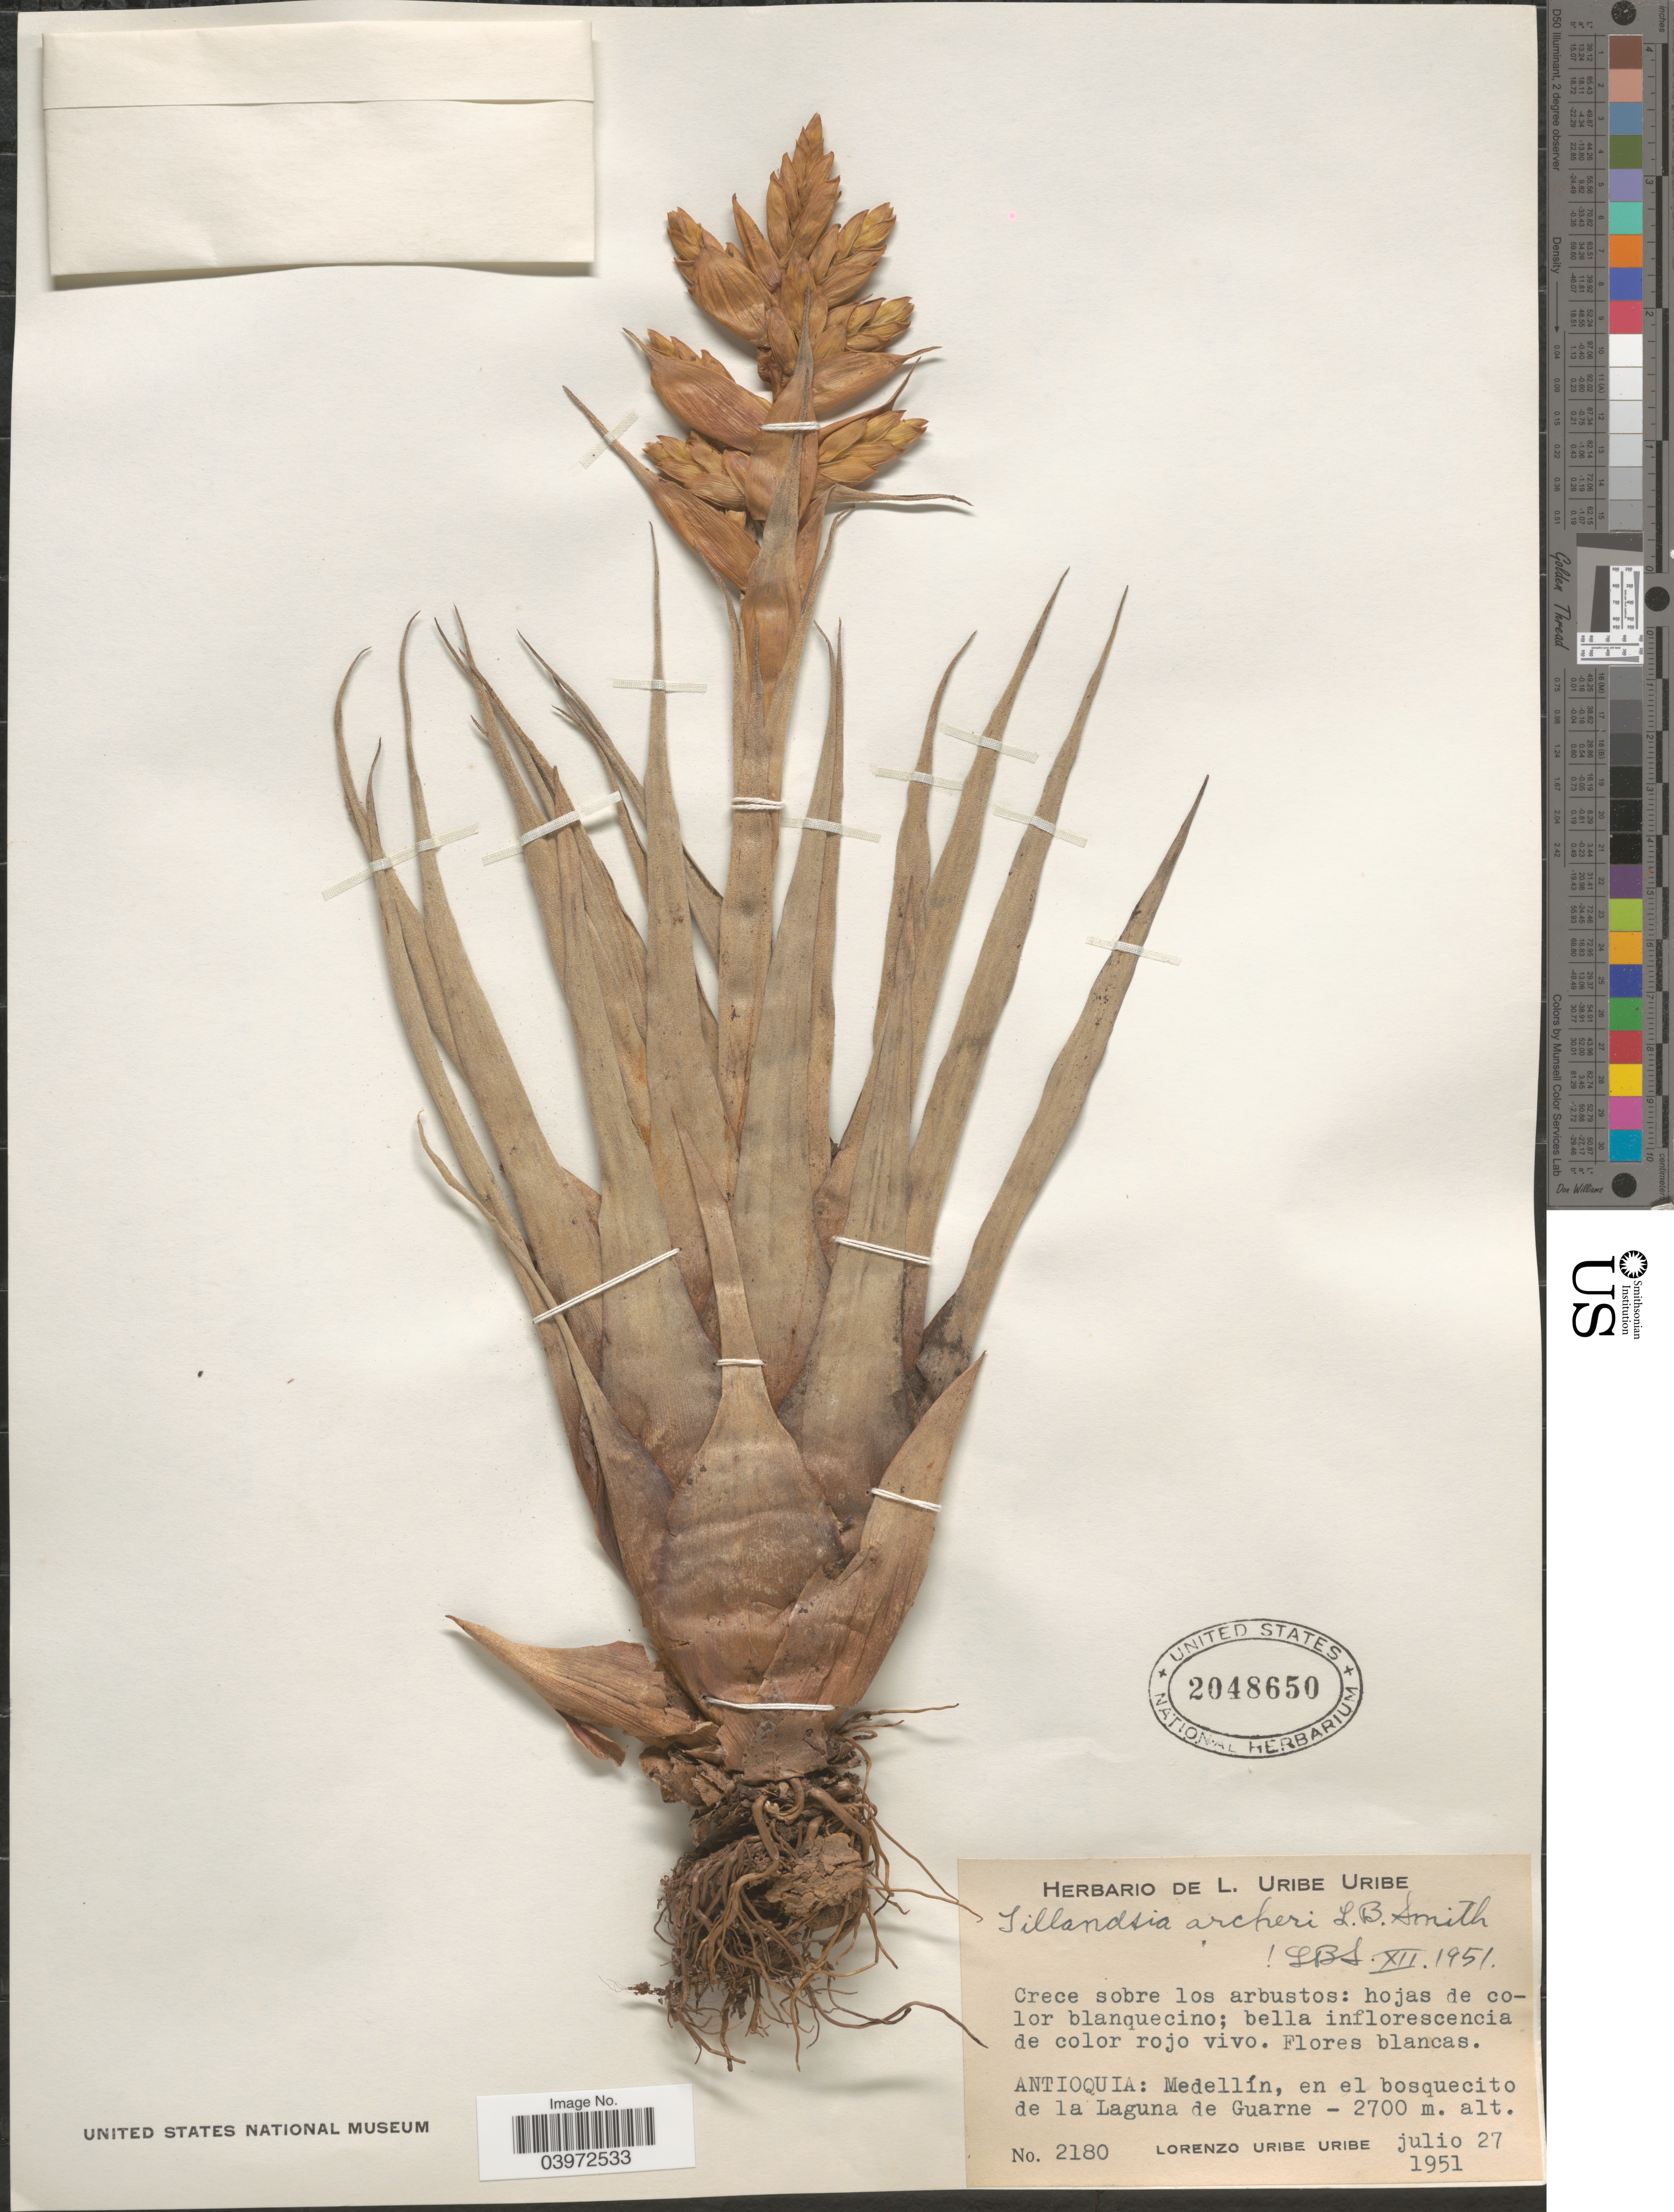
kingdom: Plantae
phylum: Tracheophyta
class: Liliopsida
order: Poales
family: Bromeliaceae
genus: Tillandsia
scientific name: Tillandsia archeri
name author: L.B. Sm.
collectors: L. Uribe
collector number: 2180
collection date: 1951-07-27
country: Colombia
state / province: Antioquia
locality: Medellín, en el bosquecito de la Laguna de Guarne.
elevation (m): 2700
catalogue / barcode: US 2048650